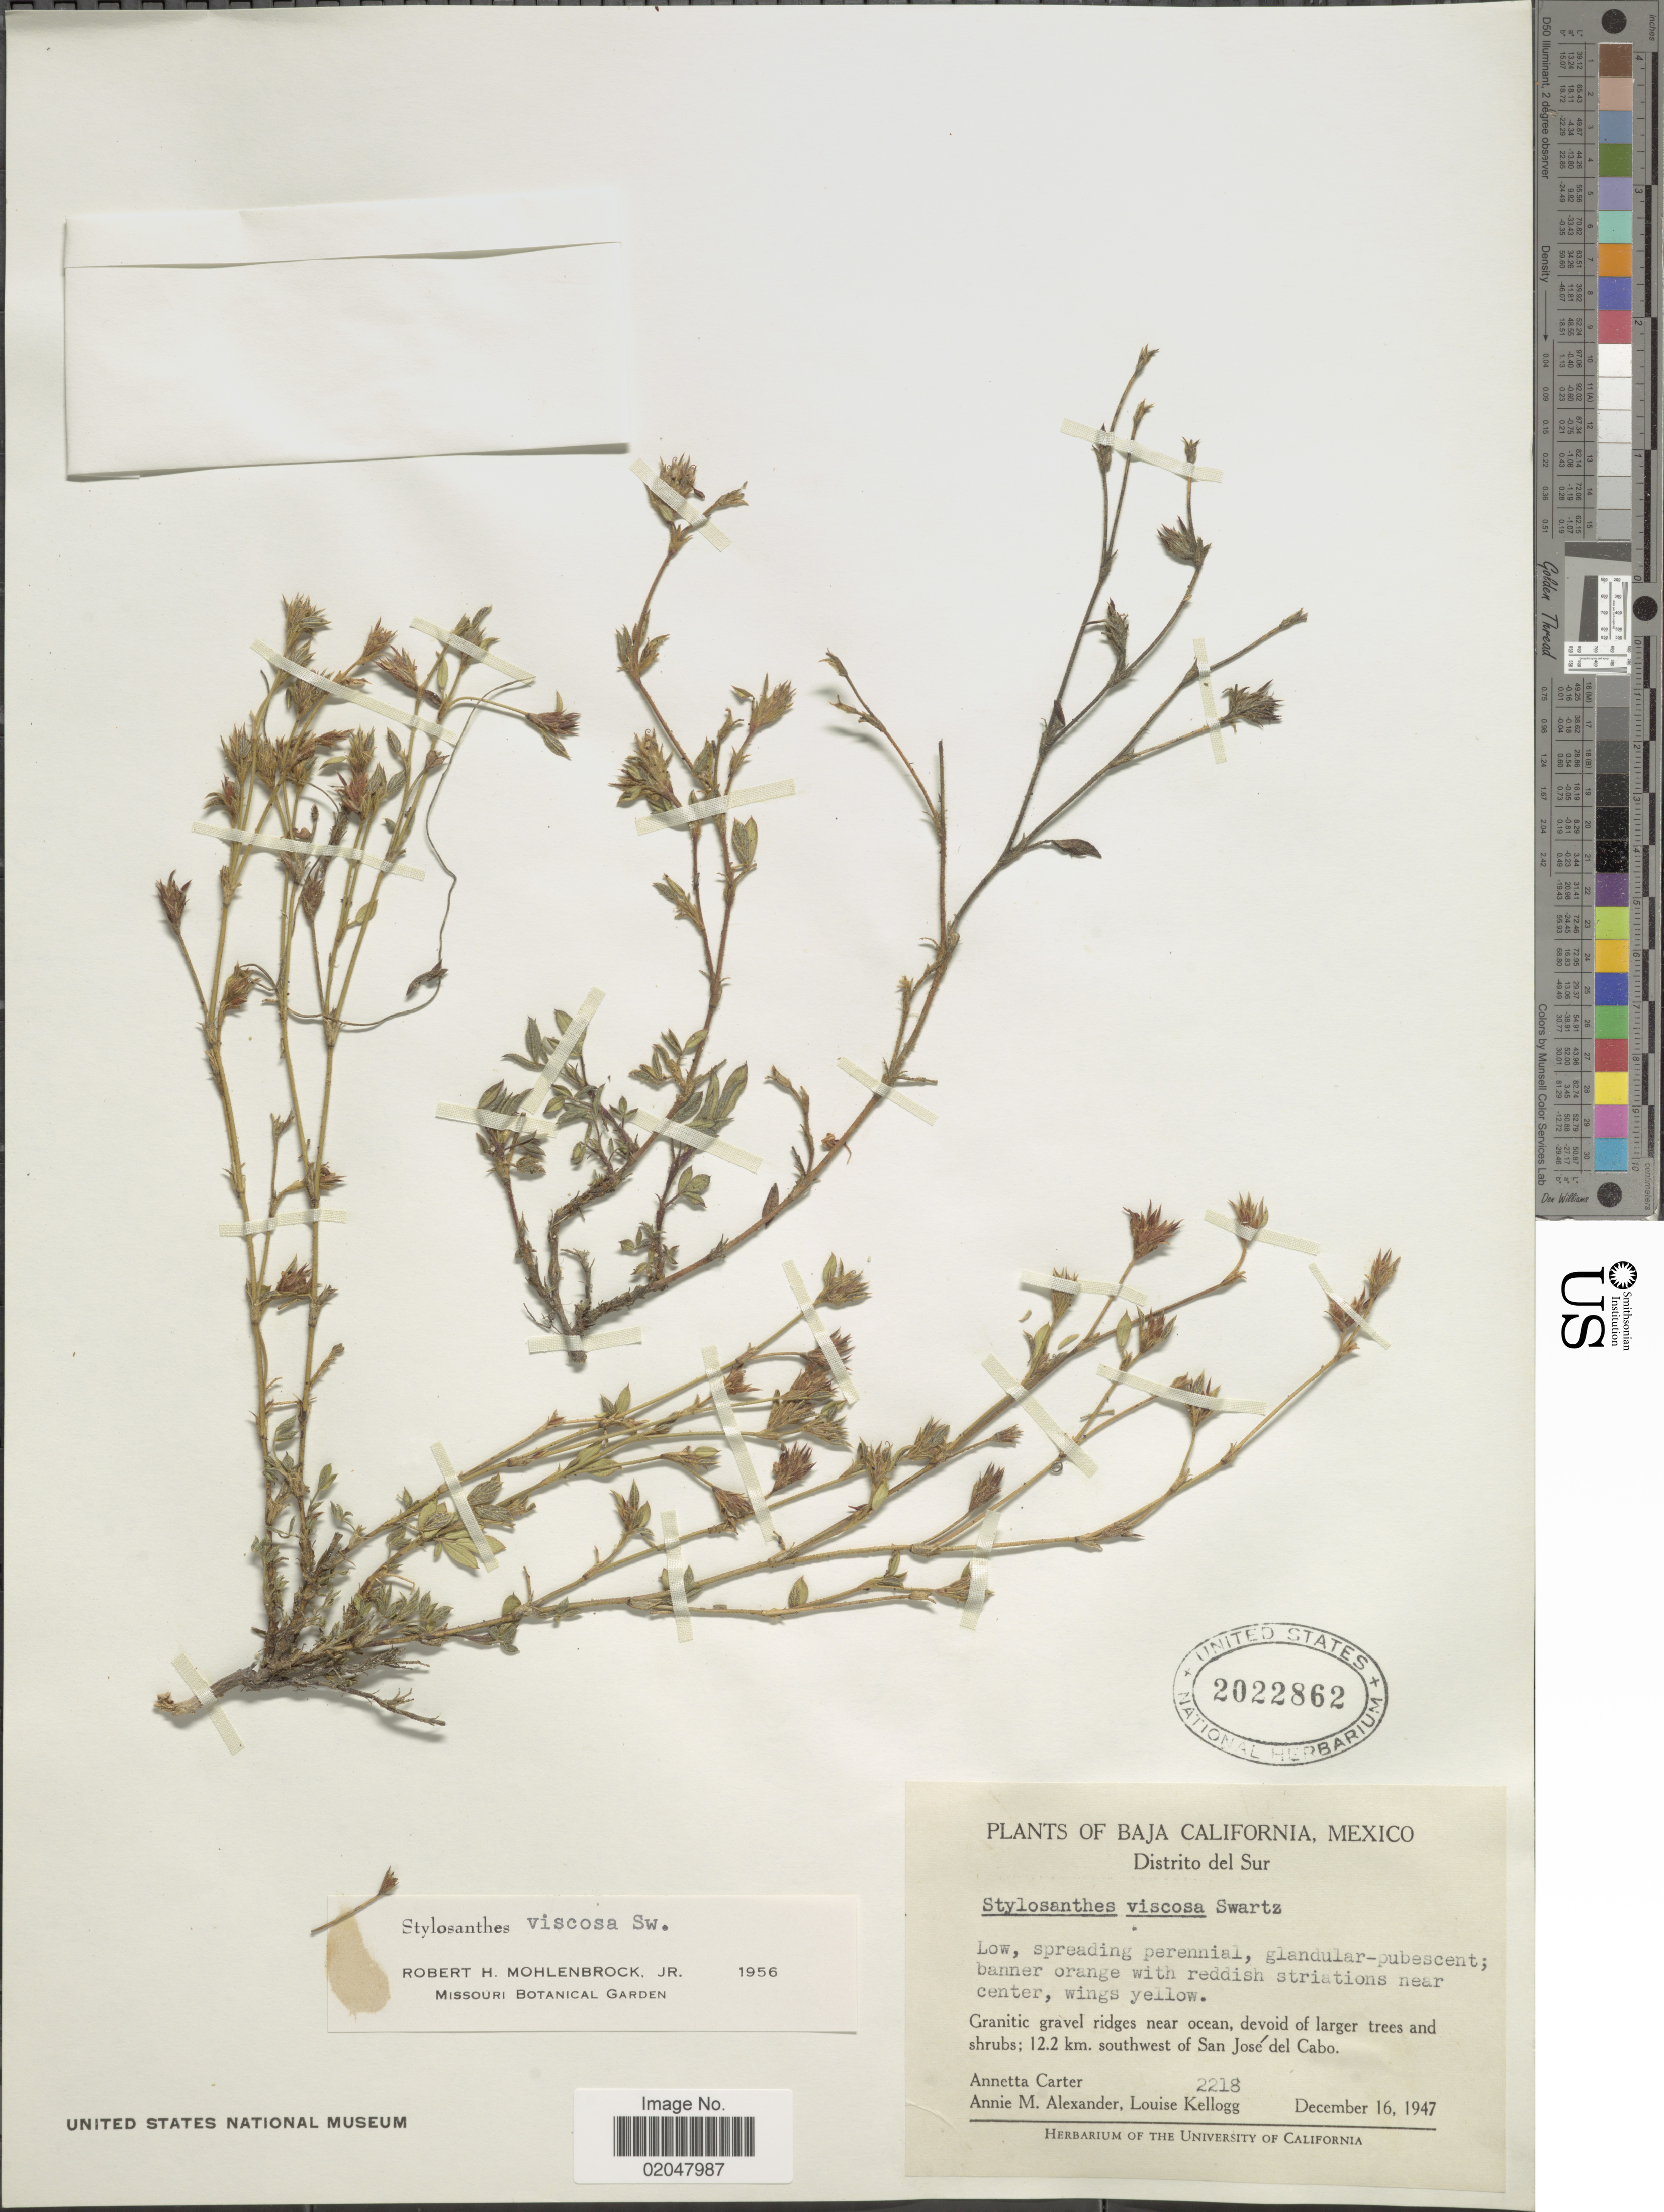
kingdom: Plantae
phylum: Tracheophyta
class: Magnoliopsida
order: Fabales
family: Fabaceae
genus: Stylosanthes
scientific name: Stylosanthes viscosa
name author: Sw.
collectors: A. Carter, A. M. Alexander & L. Kellogg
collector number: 2218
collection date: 1947-12-16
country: Mexico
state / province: Baja California Sur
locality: Distrito del Sur, 12.2 km. southwest of San Jose del Cabo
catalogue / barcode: US 2022862